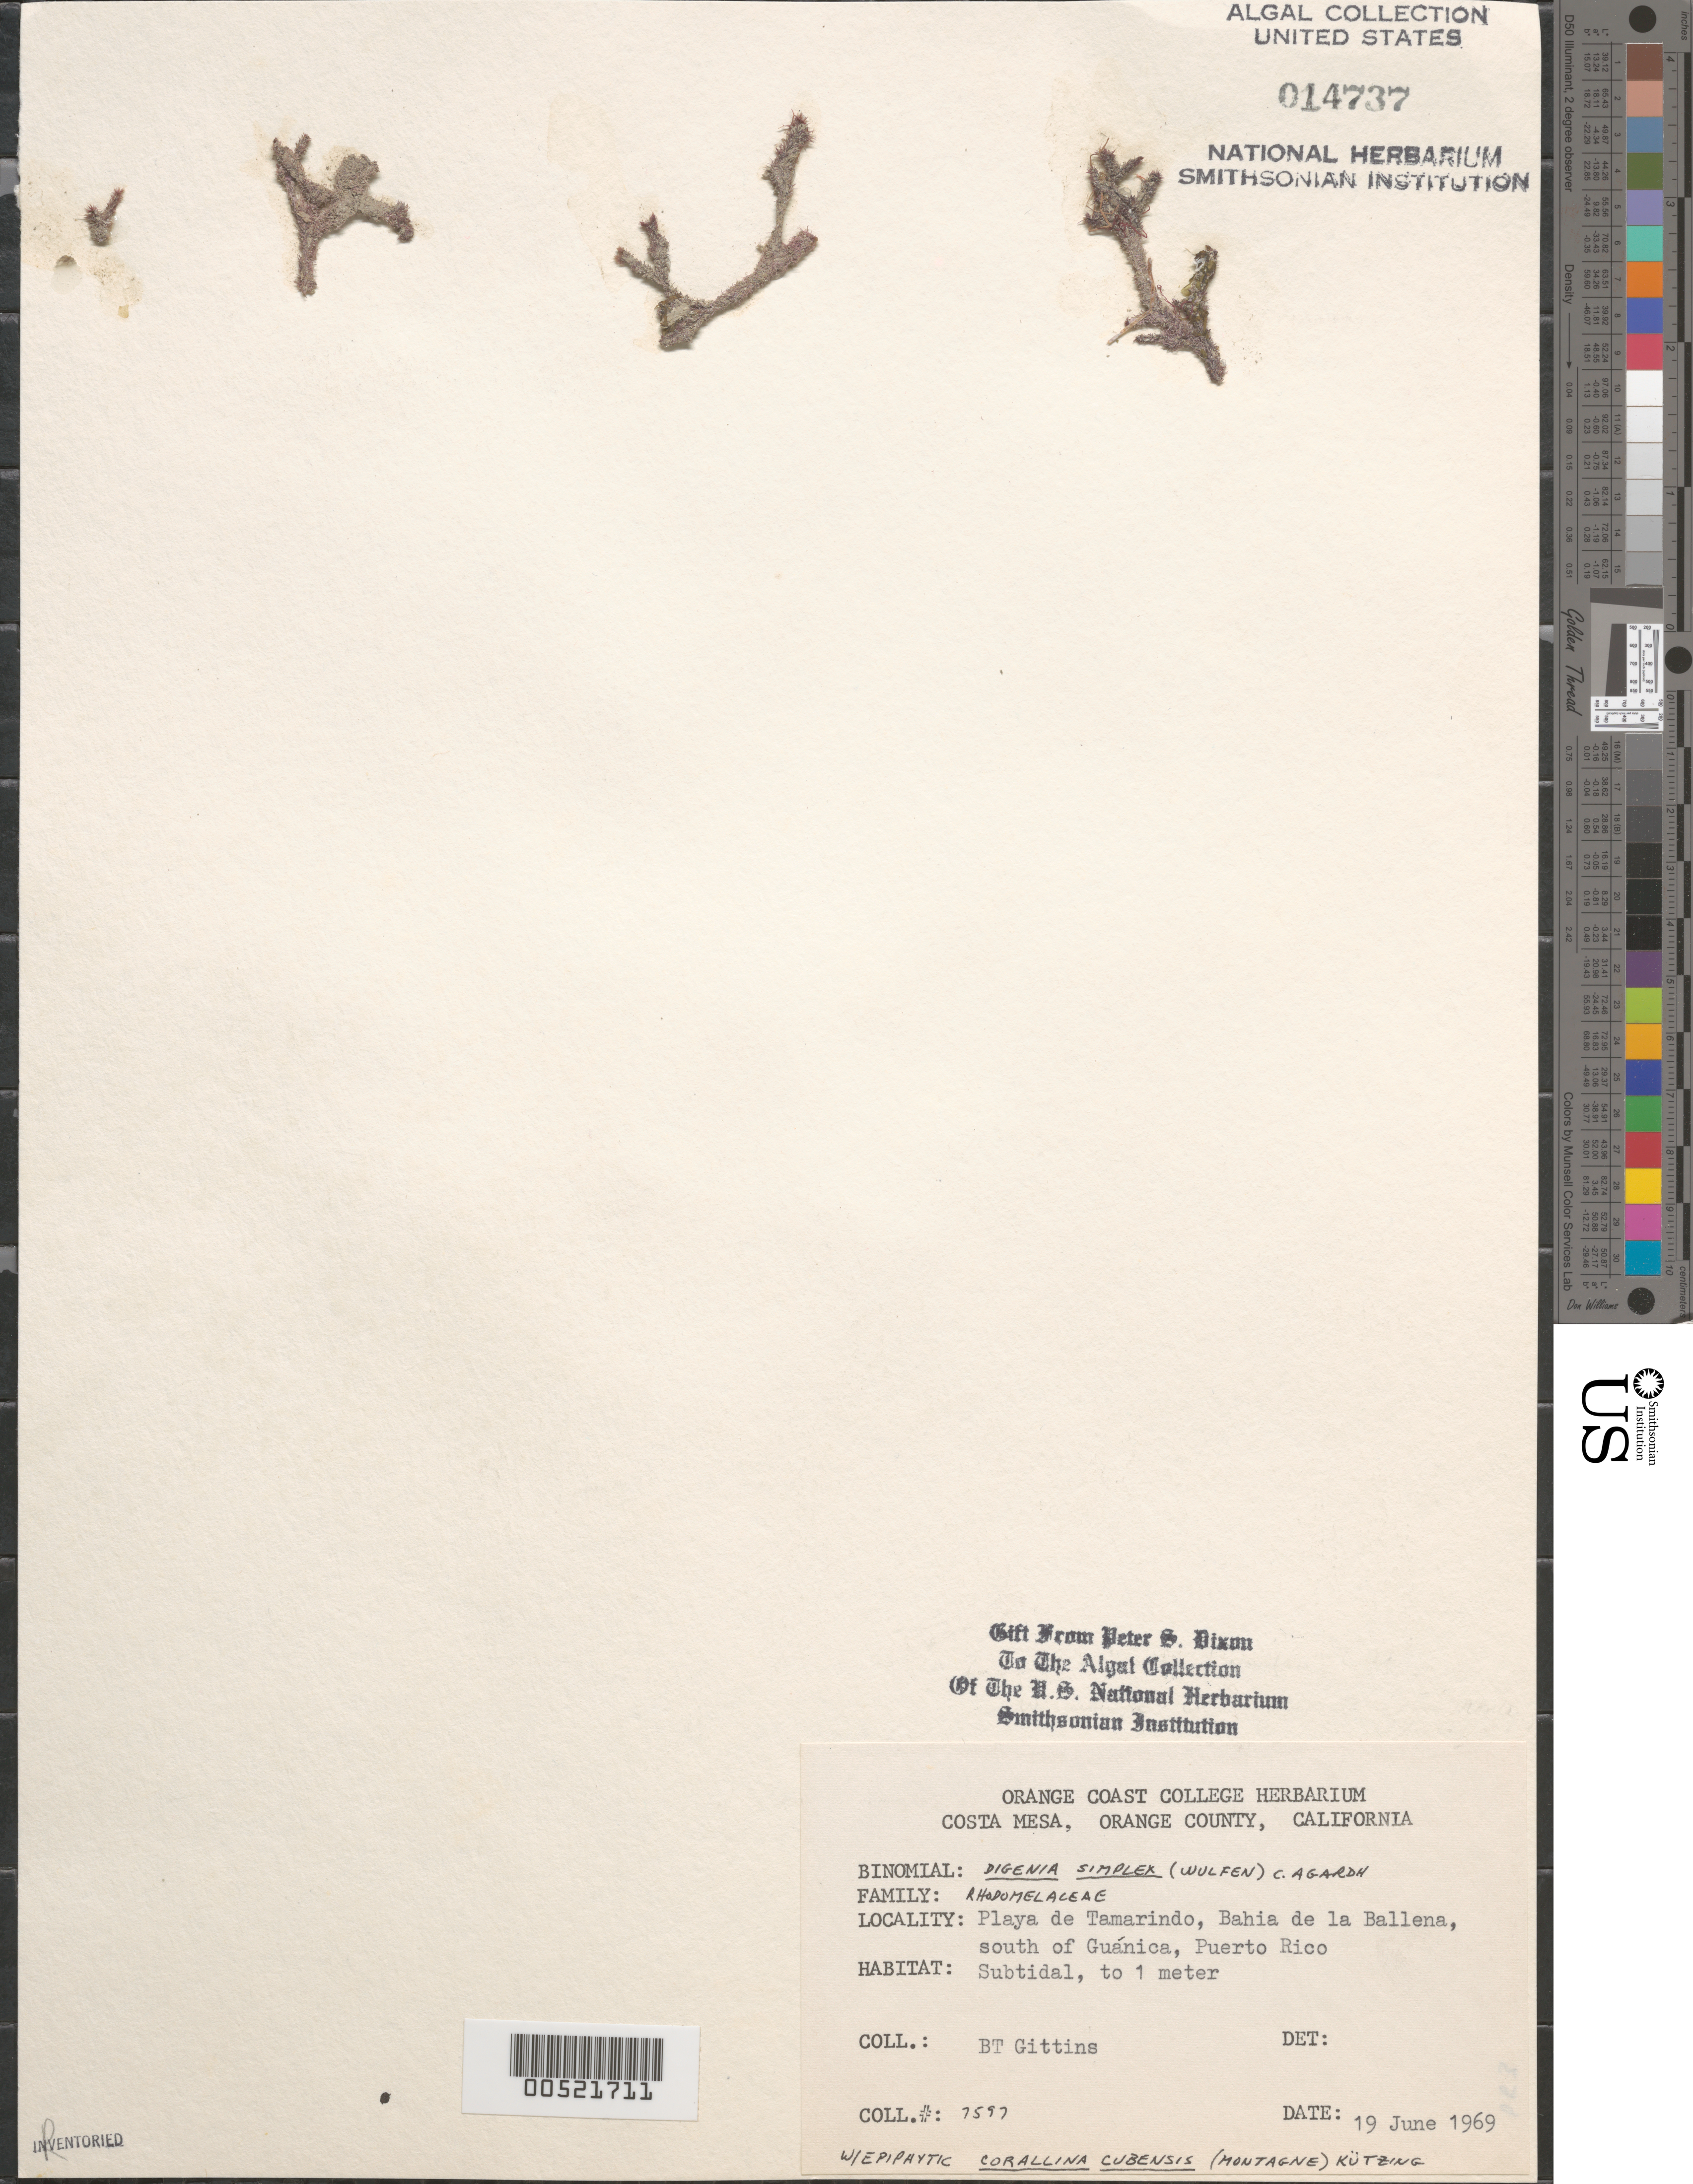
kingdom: Plantae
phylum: Rhodophyta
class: Florideophyceae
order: Ceramiales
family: Rhodomelaceae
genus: Digenea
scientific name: Digenea simplex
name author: (Wulfen) C. Agardh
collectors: B. Gittins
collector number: Btg 7597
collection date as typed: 19 Jun 1969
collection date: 1969-06-19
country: Puerto Rico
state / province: Guanica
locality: Playa de tamarindo, bahia de la ballena, south of guanica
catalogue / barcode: US 14737